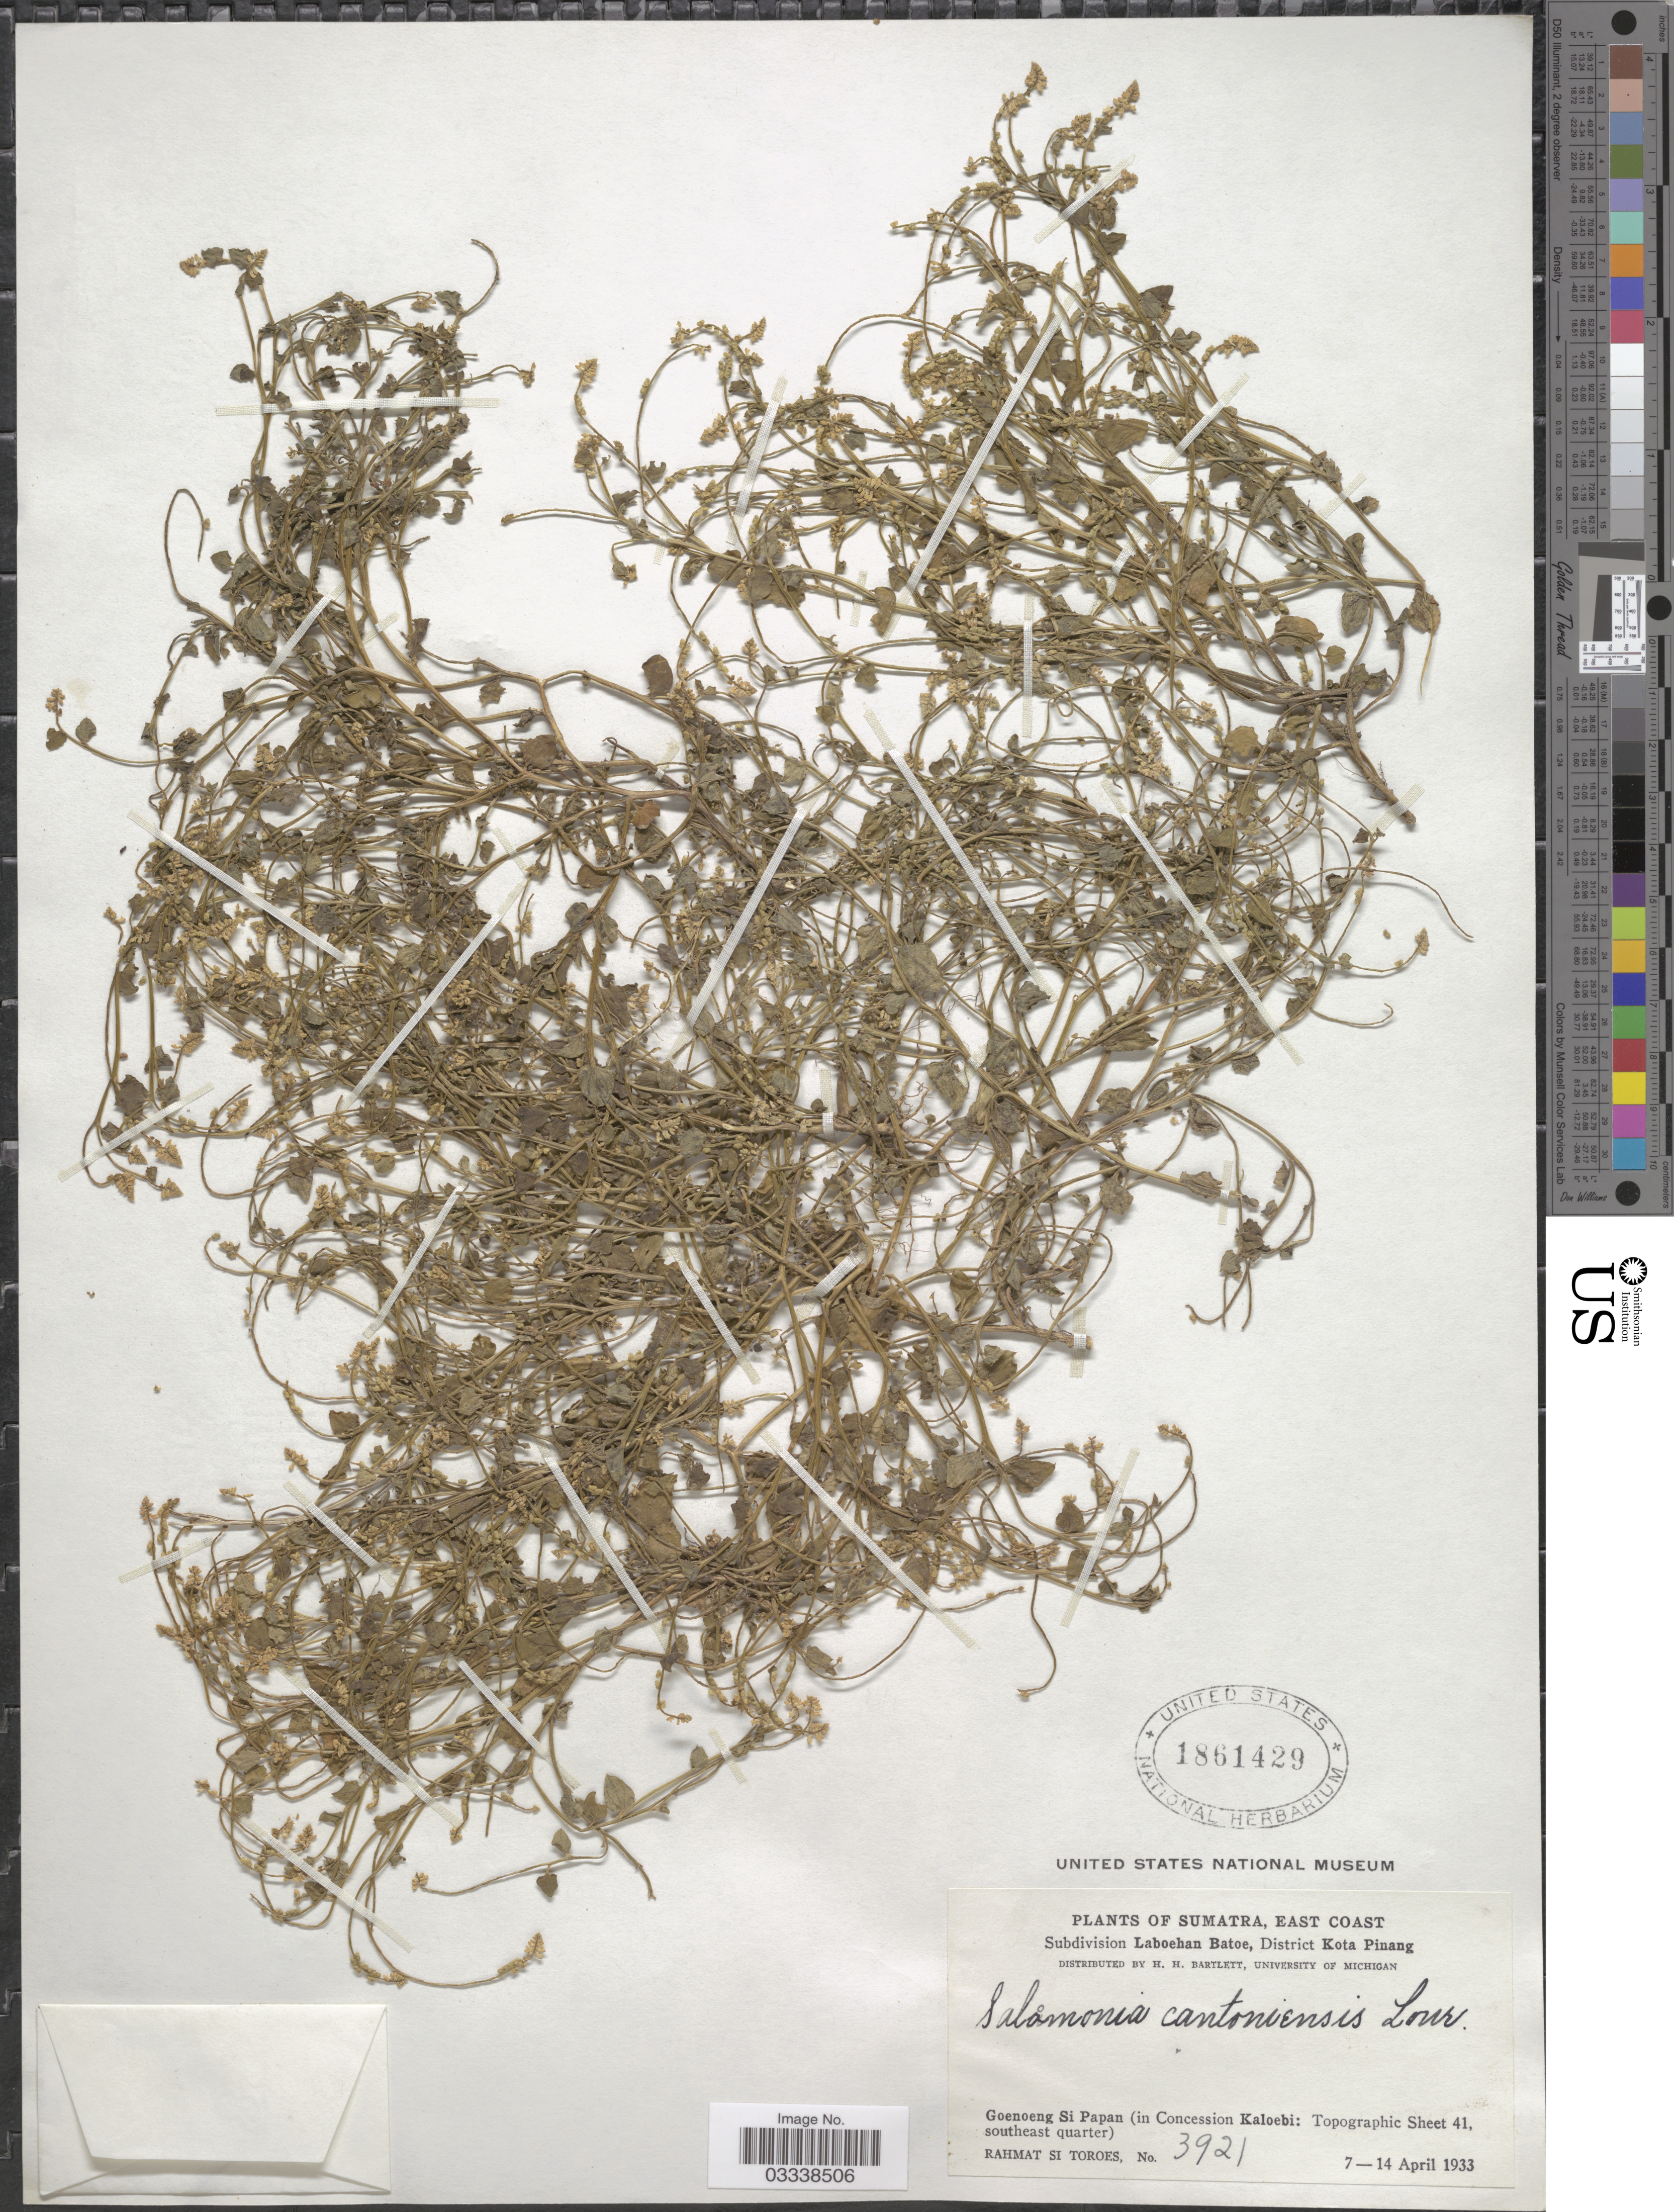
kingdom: Plantae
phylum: Tracheophyta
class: Magnoliopsida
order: Fabales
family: Polygalaceae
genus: Salomonia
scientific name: Salomonia cantoniensis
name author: Lour.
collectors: Rahmat Si Boeea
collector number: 3921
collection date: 1933-04-07/1933-04-14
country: Indonesia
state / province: Sumatra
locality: East Coast, Subdivision Laboehan Batoe, District Kota Pinang, Goenoeng Si Papan (in Concession Kaloebi: Topographic Sheet 41, southeast quarter).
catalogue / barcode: US 1861429